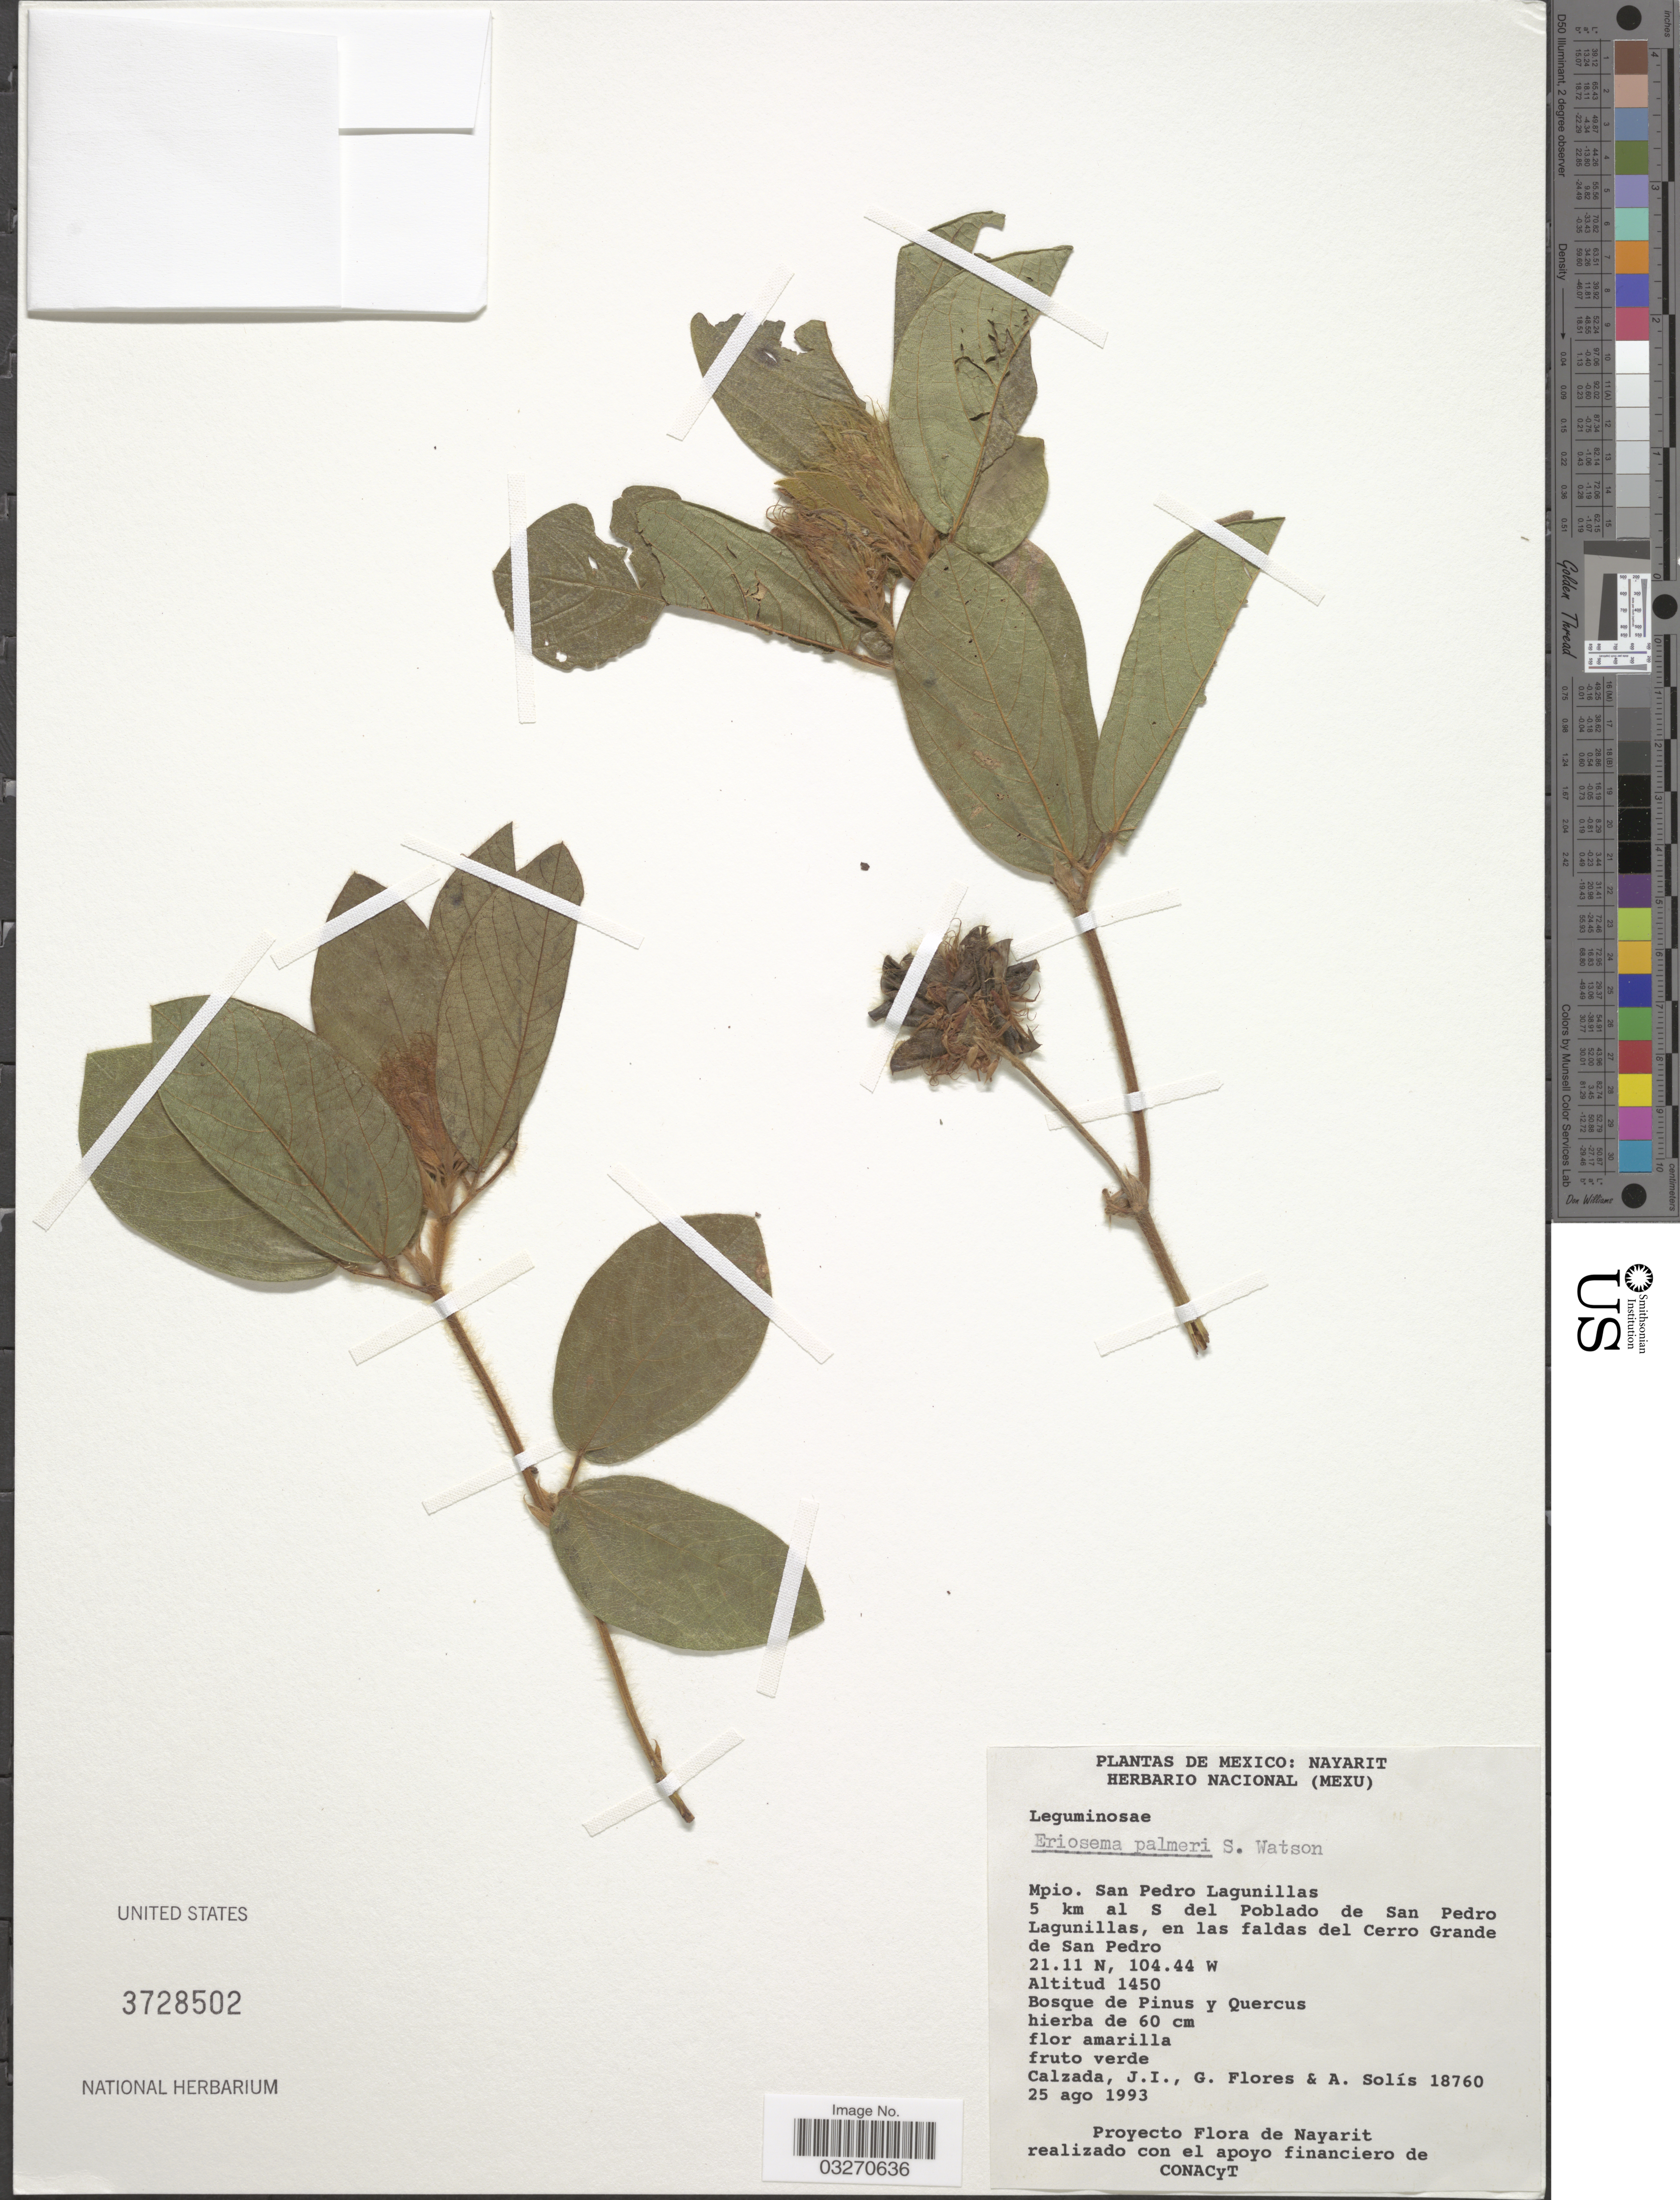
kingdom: Plantae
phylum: Tracheophyta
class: Magnoliopsida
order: Fabales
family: Fabaceae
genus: Eriosema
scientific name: Eriosema palmeri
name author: S. Watson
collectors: J. I. Calzada, G. Flores F. & A. Solis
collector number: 18760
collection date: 1993-08-25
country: Mexico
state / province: Nayarit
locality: Mpio. San Pedro Lagunillas. 5 km al S del Poblado de San Pedro Lagunillas, en las faldas del Cerro Grande de San Pedro.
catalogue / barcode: US 3728502